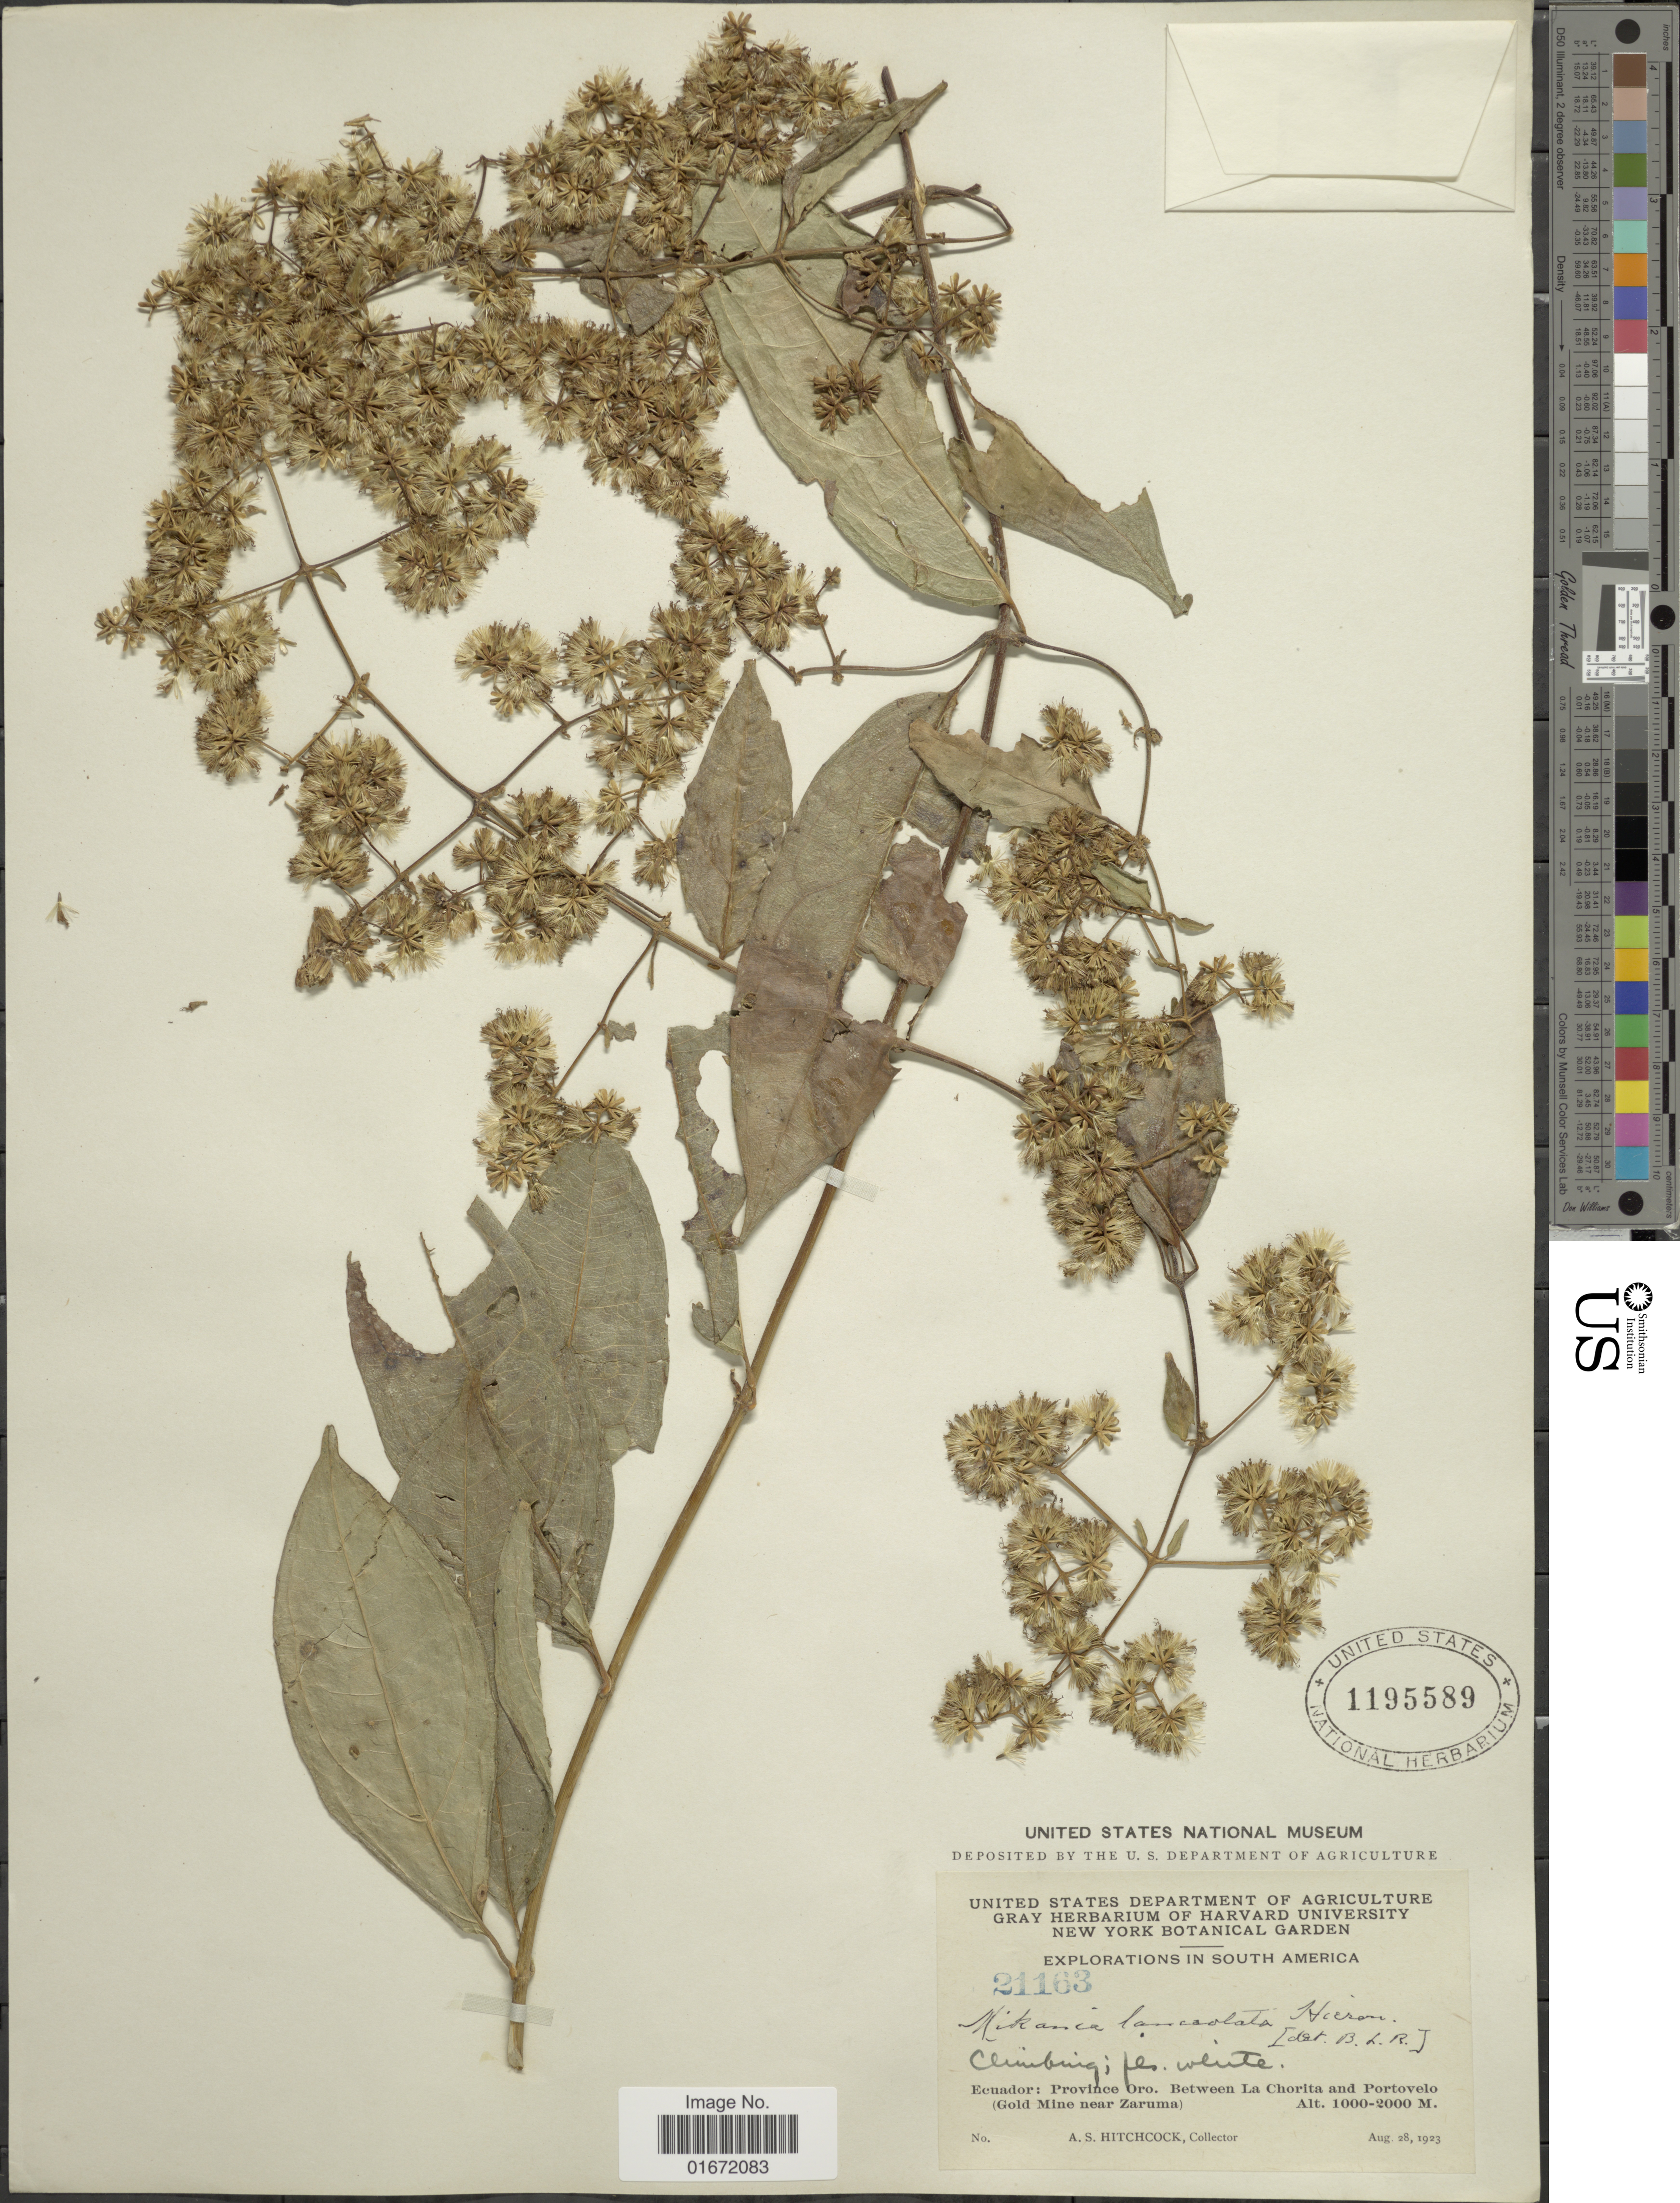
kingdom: Plantae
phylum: Tracheophyta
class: Magnoliopsida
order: Asterales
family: Asteraceae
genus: Mikania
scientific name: Mikania sylvatica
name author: Klatt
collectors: A. S. Hitchcock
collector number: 21163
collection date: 1923-08-28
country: Ecuador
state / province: El Oro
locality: Ecuador: Province Oro. Between La Chorita and Portovelo (Gold Mine near Zaruma)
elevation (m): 1000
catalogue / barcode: US 1195589